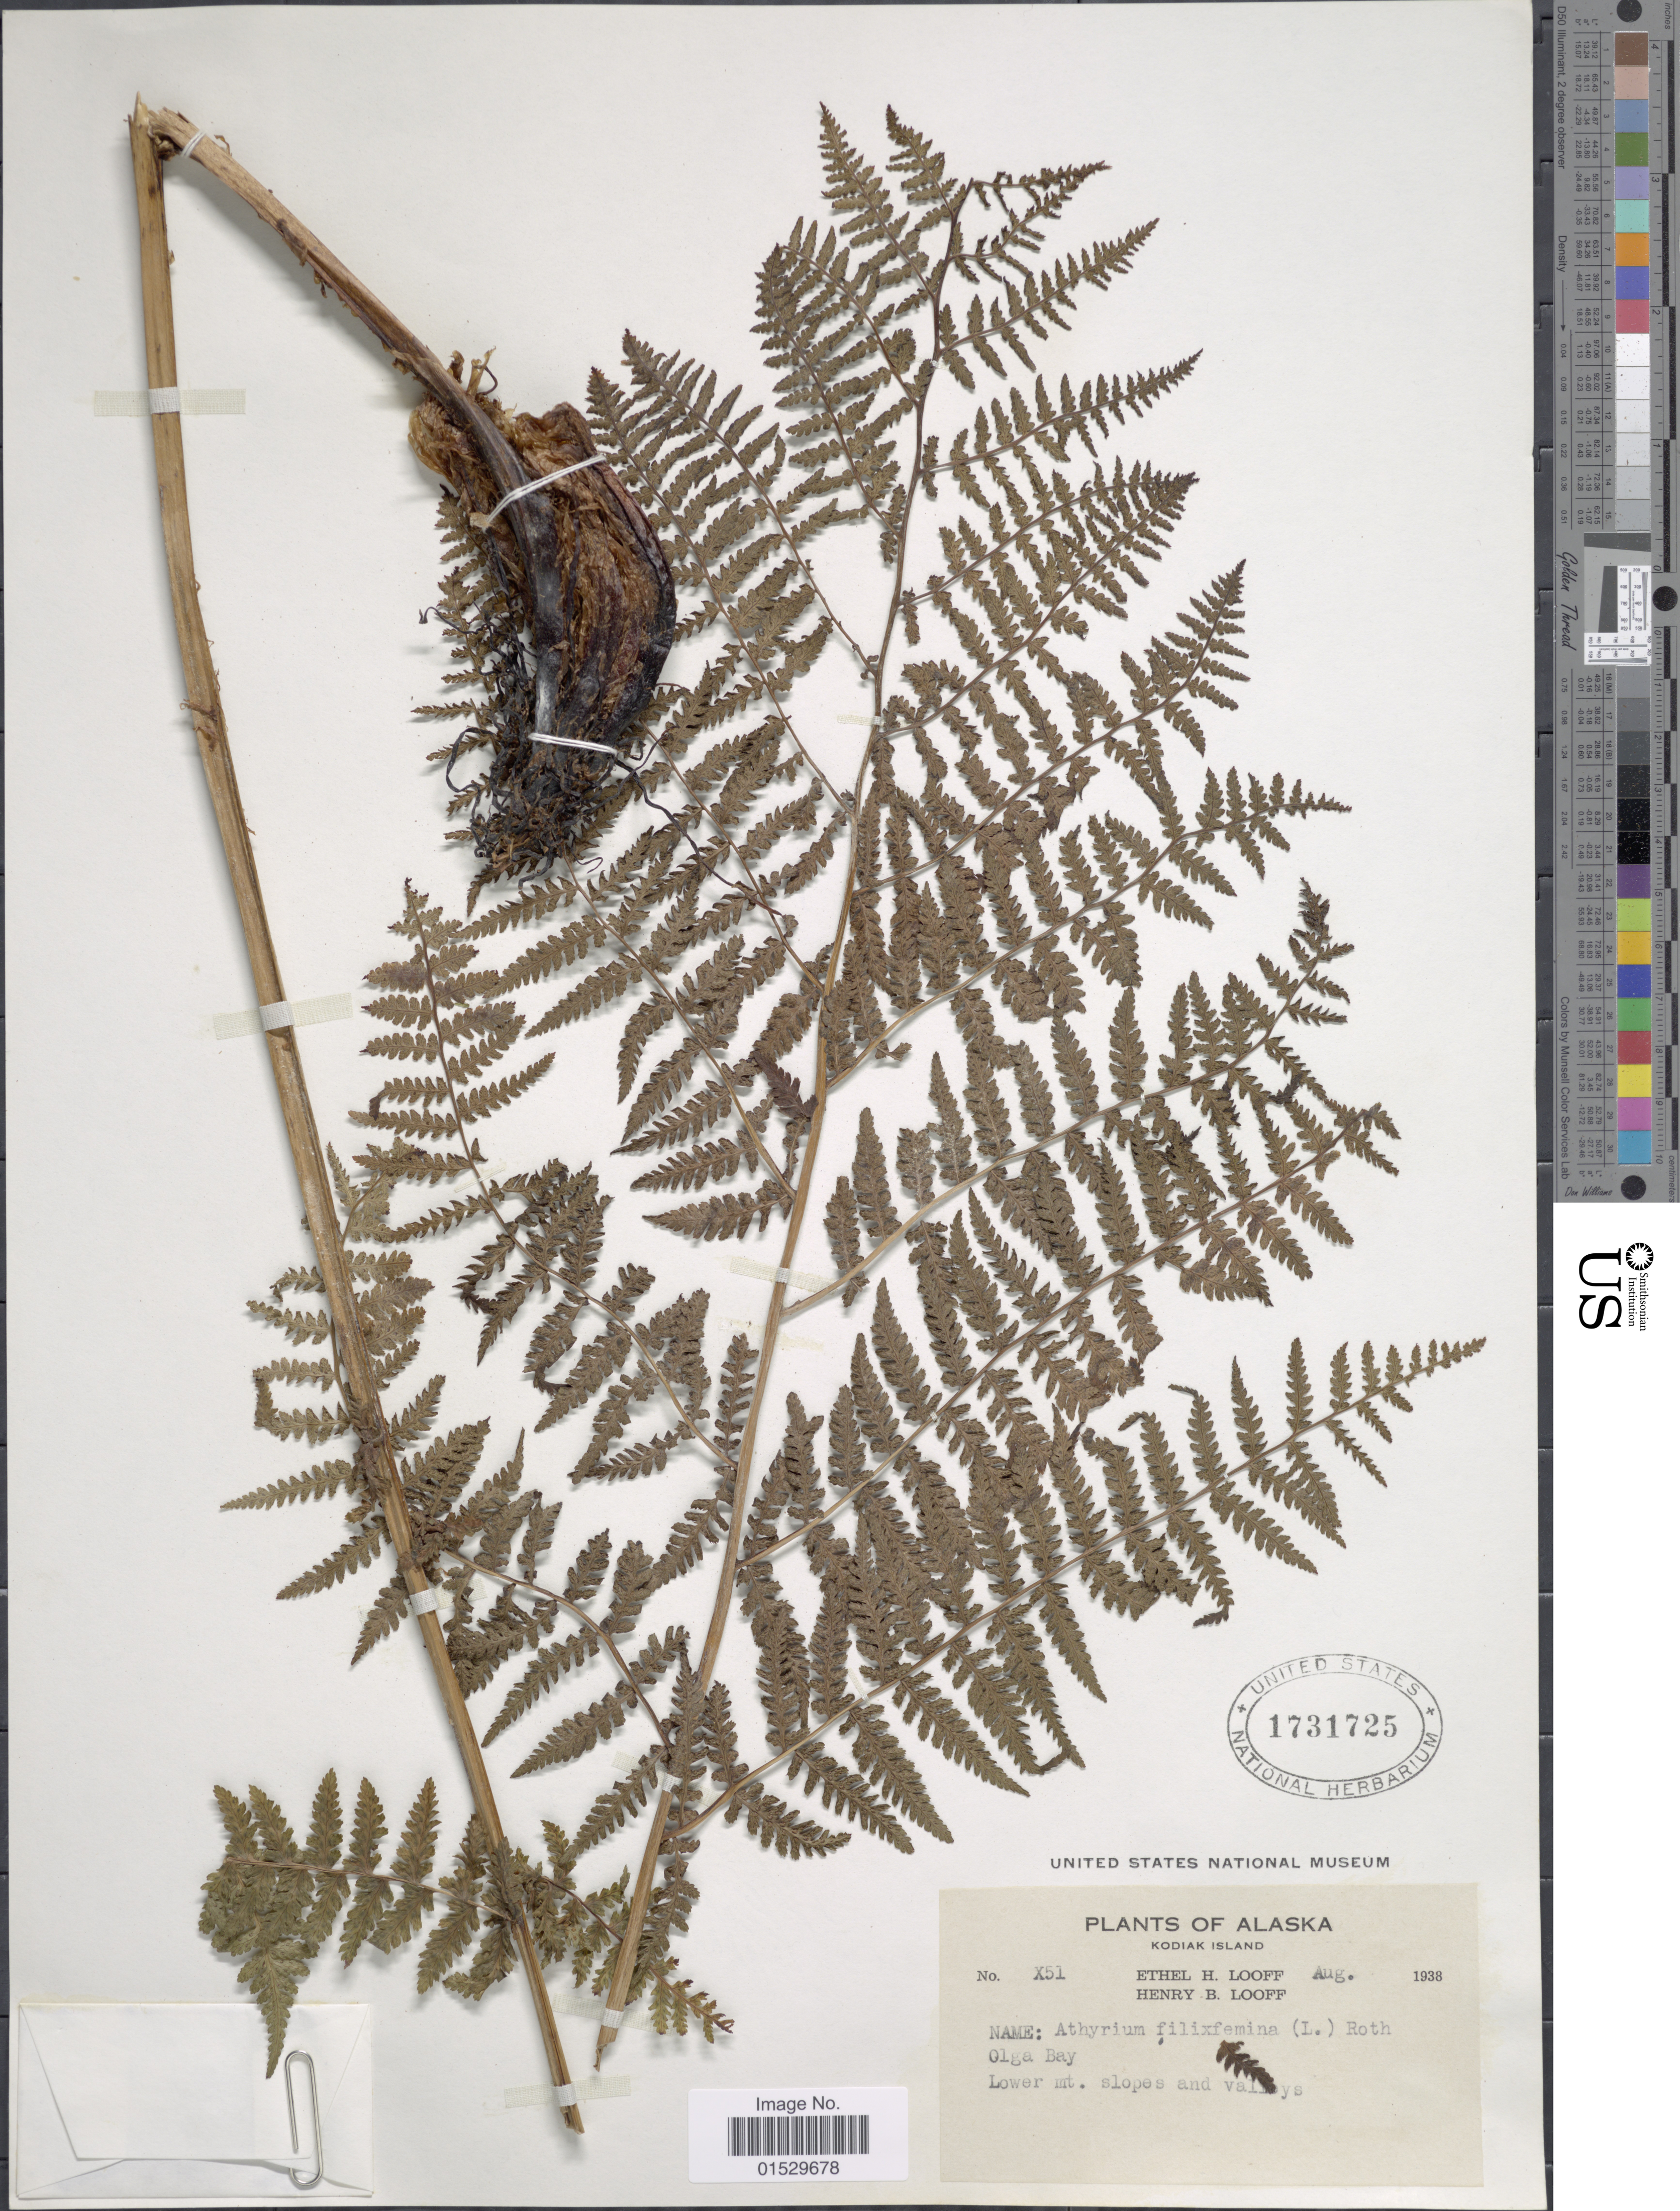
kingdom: Plantae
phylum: Tracheophyta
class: Polypodiopsida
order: Polypodiales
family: Athyriaceae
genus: Athyrium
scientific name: Athyrium filix-femina subsp. cyclosorum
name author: (Rupr.) C. Chr.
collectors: E. Looff & H. Looff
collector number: X51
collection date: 1938-08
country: United States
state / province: Alaska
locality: Kodiak Island, Olga Bay, lower mt. slopes and valleys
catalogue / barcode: US 1731725